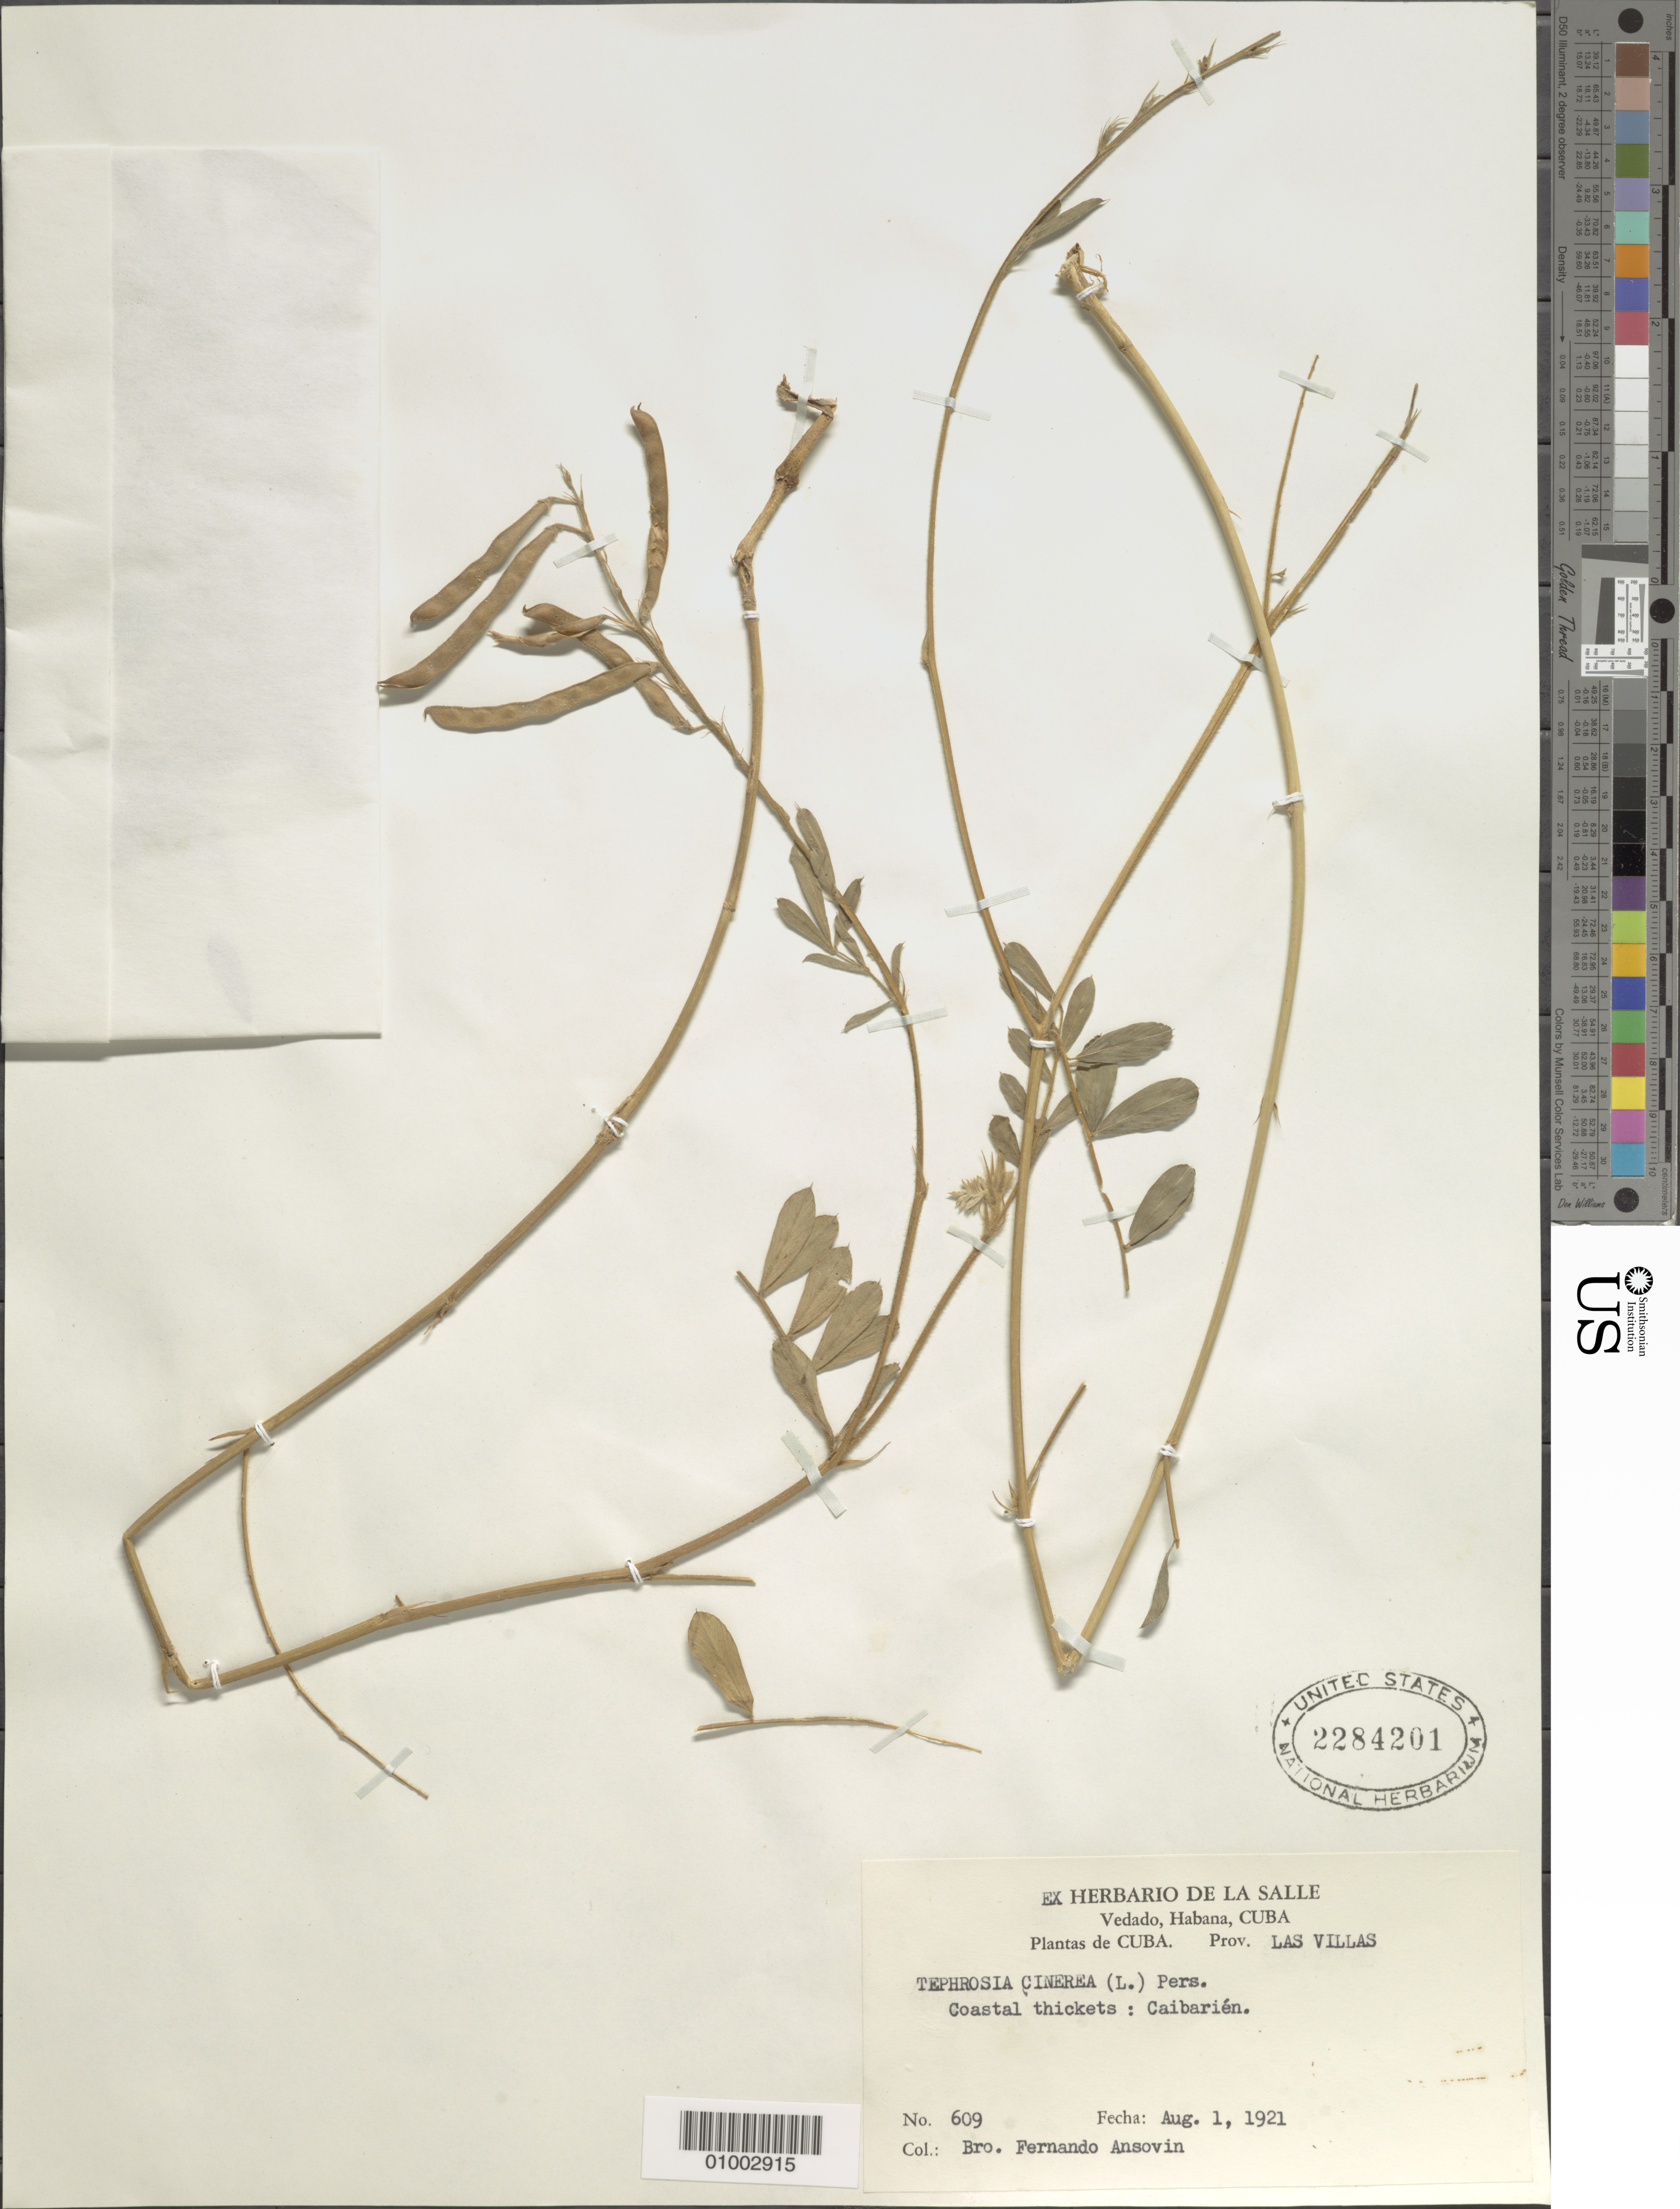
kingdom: Plantae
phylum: Tracheophyta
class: Magnoliopsida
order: Fabales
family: Fabaceae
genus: Tephrosia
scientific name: Tephrosia cinerea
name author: (L.) Pers.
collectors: B. Ansovin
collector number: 609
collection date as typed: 01 Aug 1921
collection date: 1921-08-01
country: Cuba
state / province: Las Villas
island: Cuba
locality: Coastal thickets, Caibarien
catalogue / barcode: US 2284201